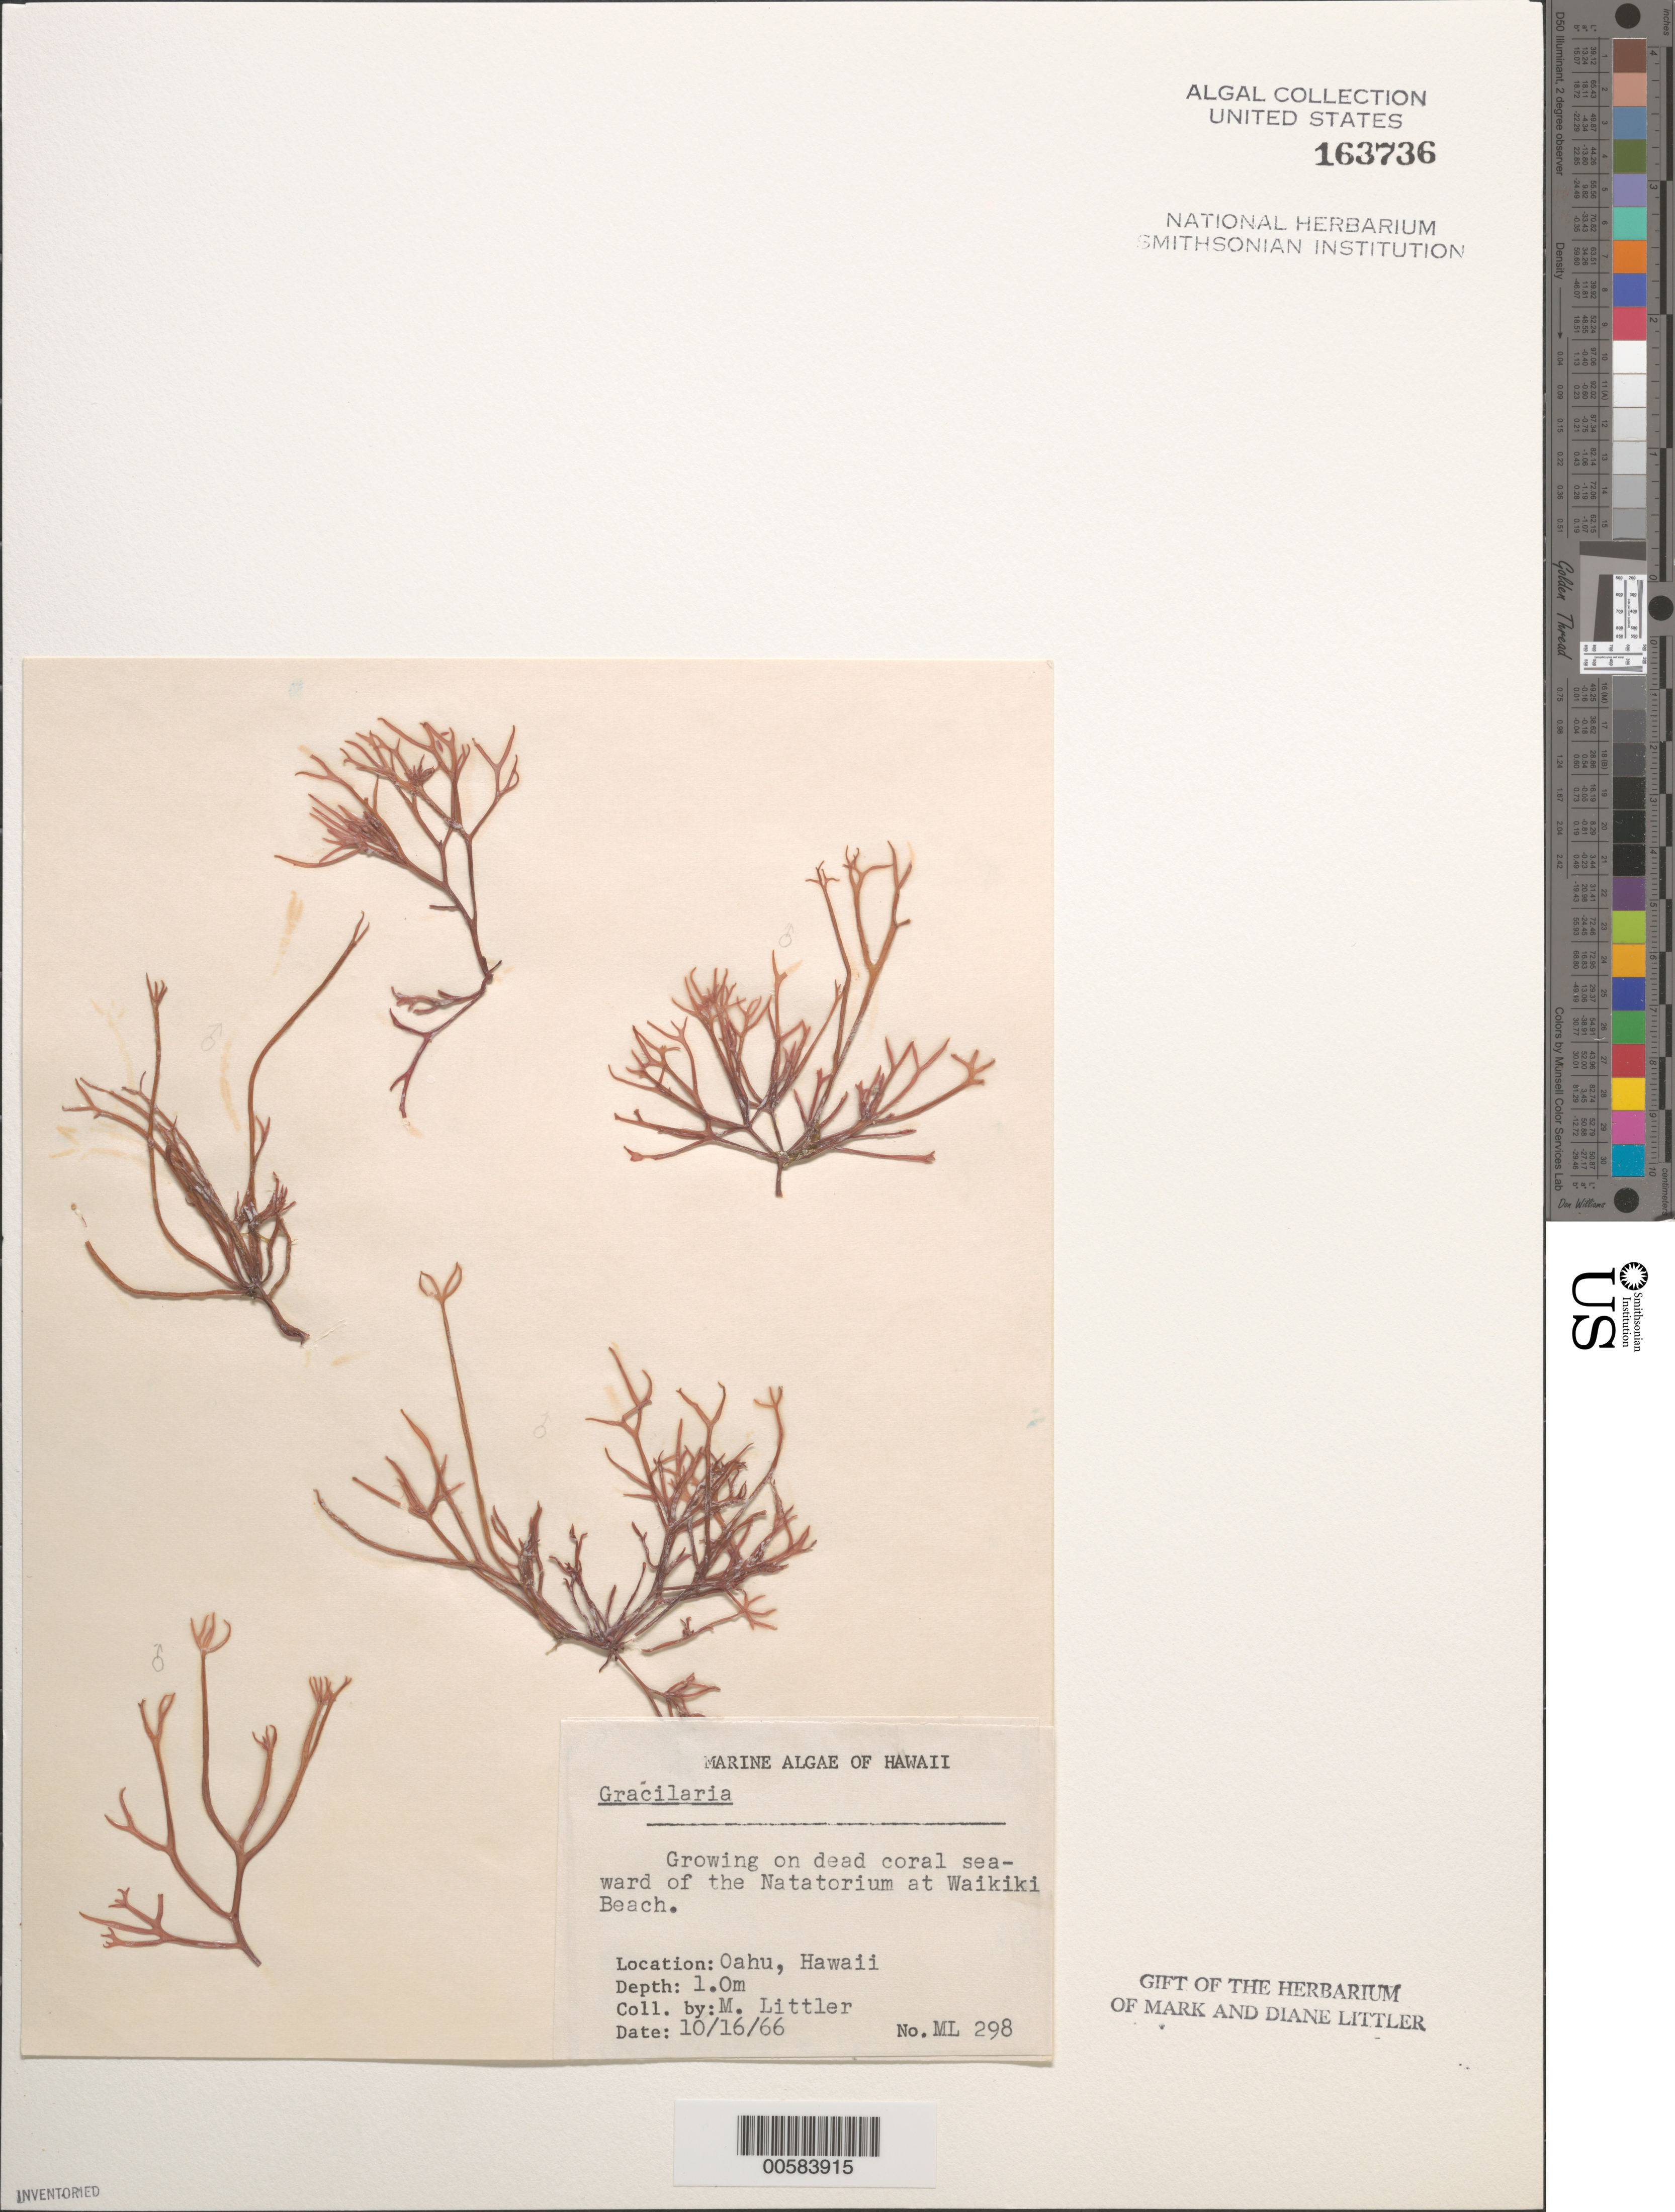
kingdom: Plantae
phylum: Rhodophyta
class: Florideophyceae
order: Gracilariales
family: Gracilariaceae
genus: Gracilaria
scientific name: Gracilaria sp.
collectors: M. M. Littler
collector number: ML 298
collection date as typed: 16 Oct 1966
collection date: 1966-10-16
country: United States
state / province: Hawaii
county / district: Honolulu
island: Oahu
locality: Waikiki Beach near Natatorium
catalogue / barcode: US 163736